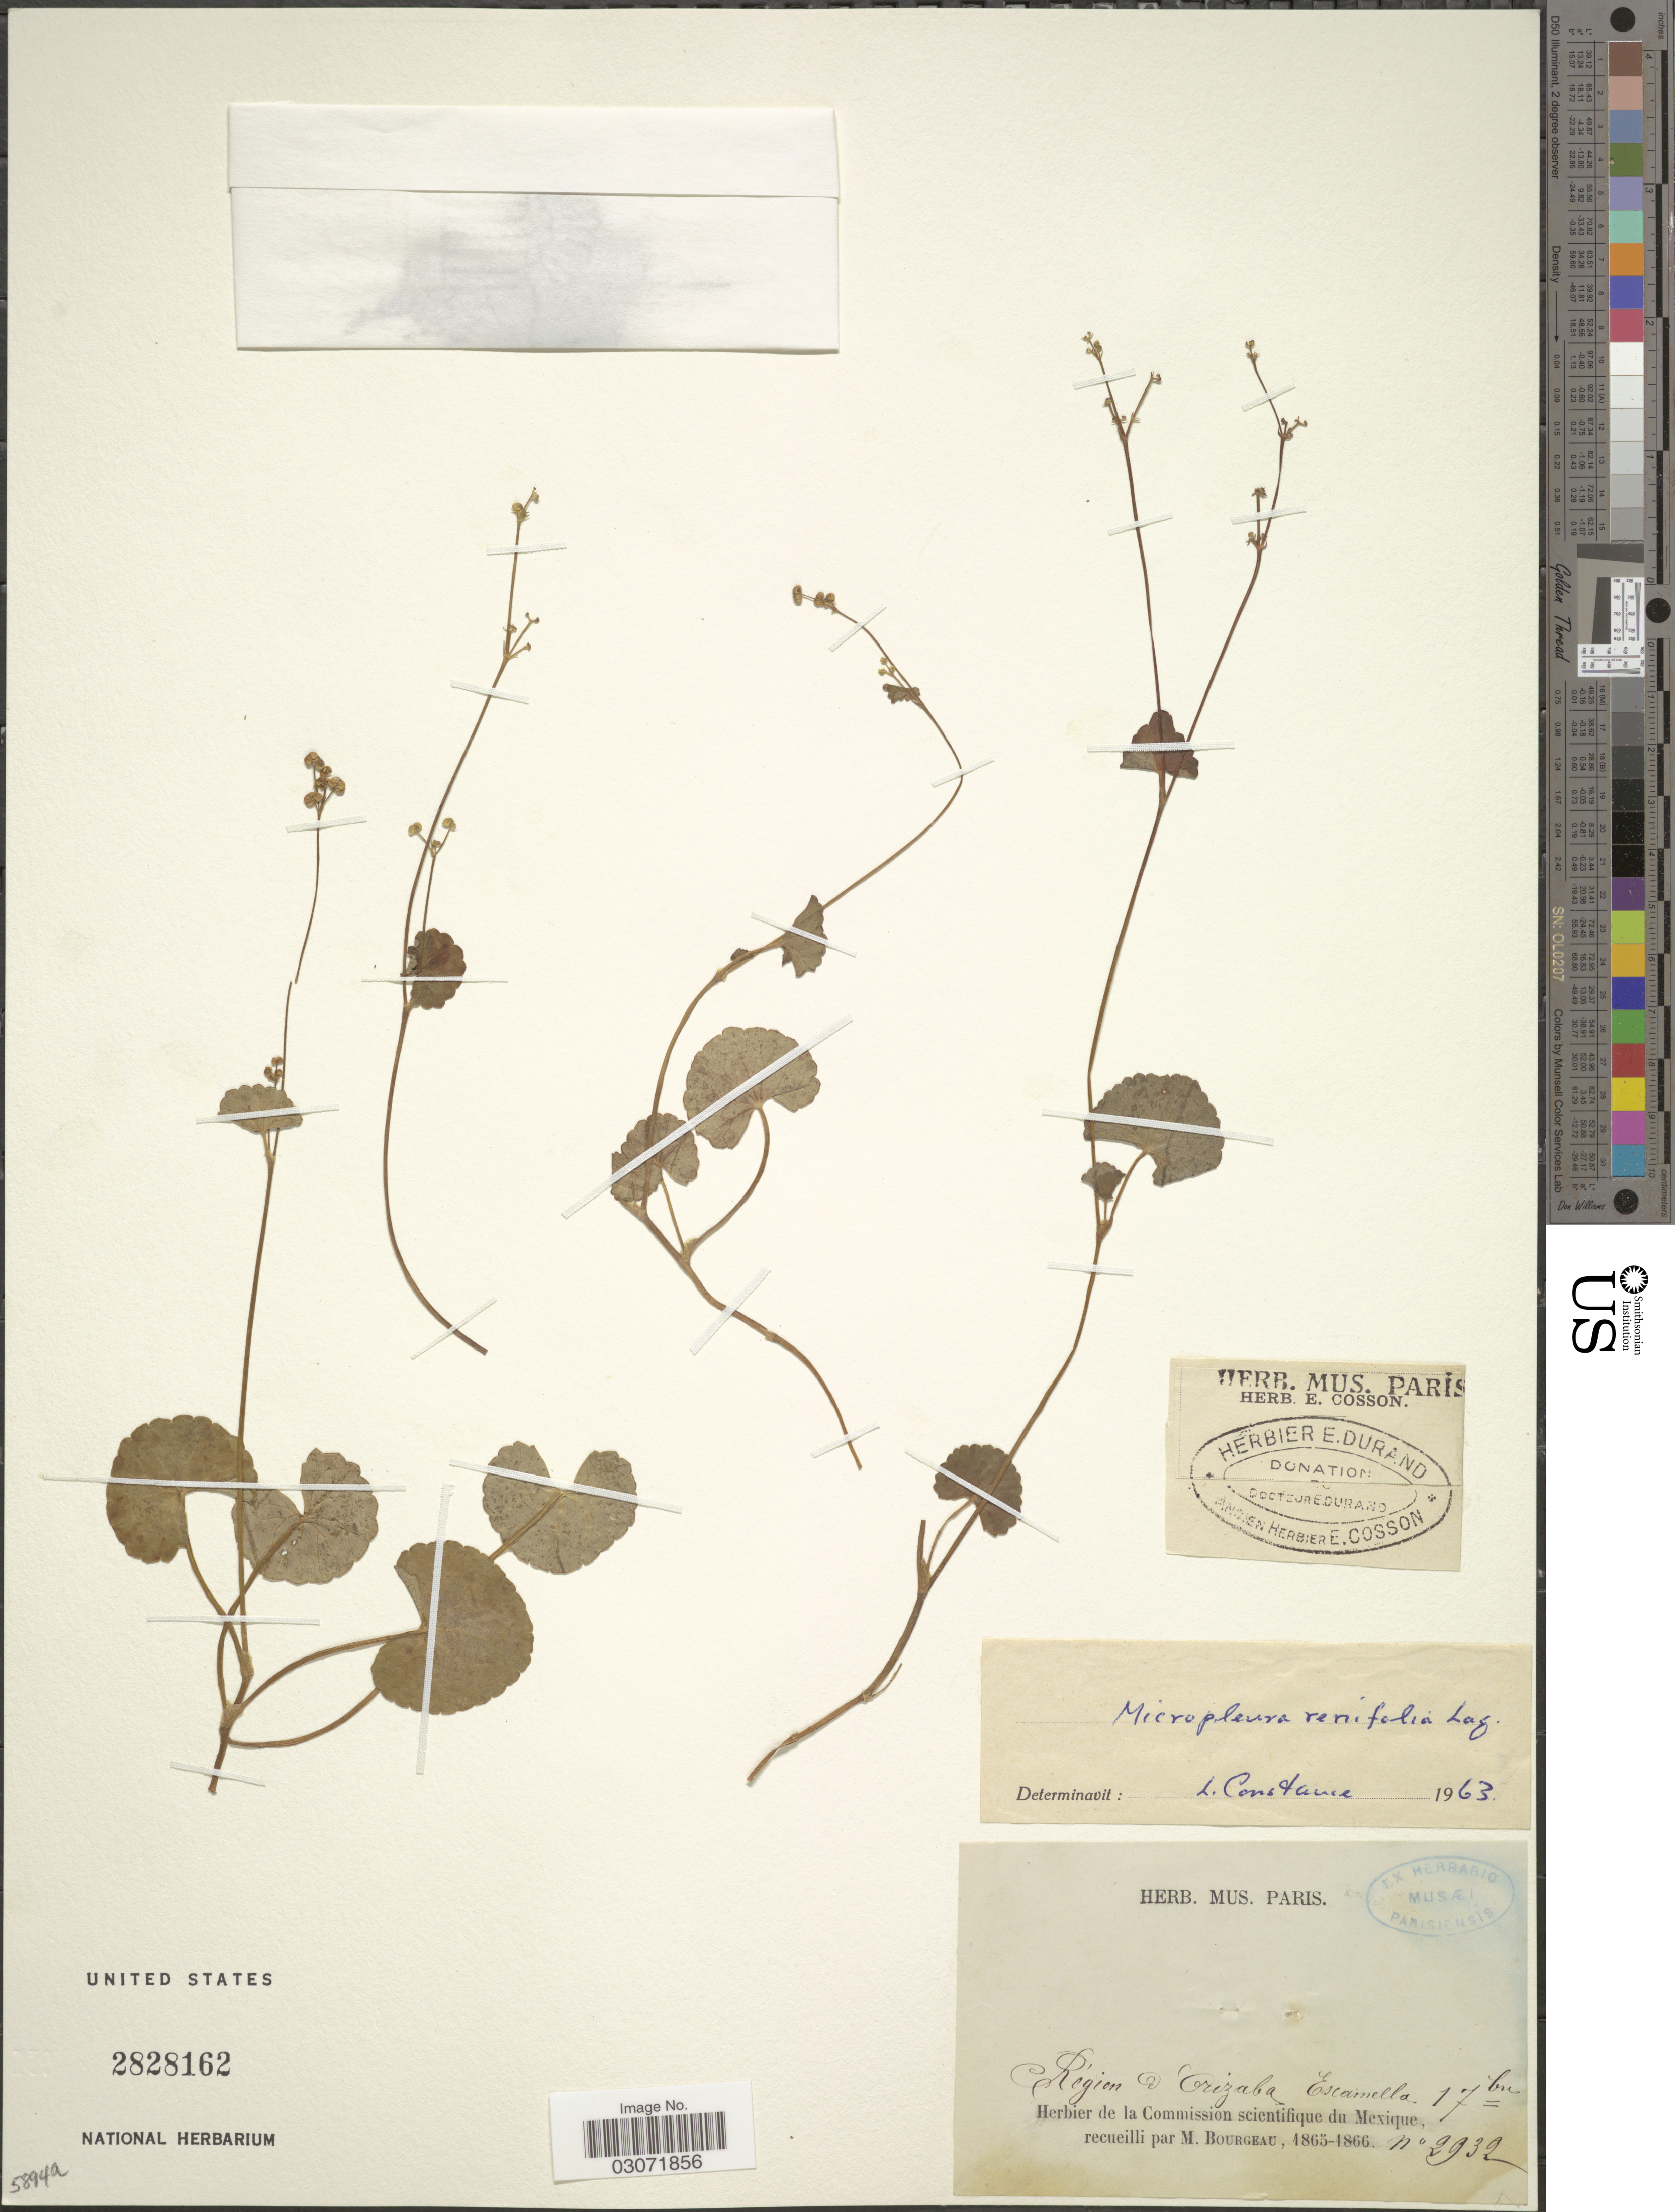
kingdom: Plantae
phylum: Tracheophyta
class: Magnoliopsida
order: Apiales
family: Apiaceae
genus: Micropleura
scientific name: Micropleura renifolia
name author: Lag.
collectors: M. Bourgeau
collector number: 2932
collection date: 1865-09-01/1866-09-01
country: Mexico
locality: Région d'Orizaba Escamella.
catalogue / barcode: US 2828162